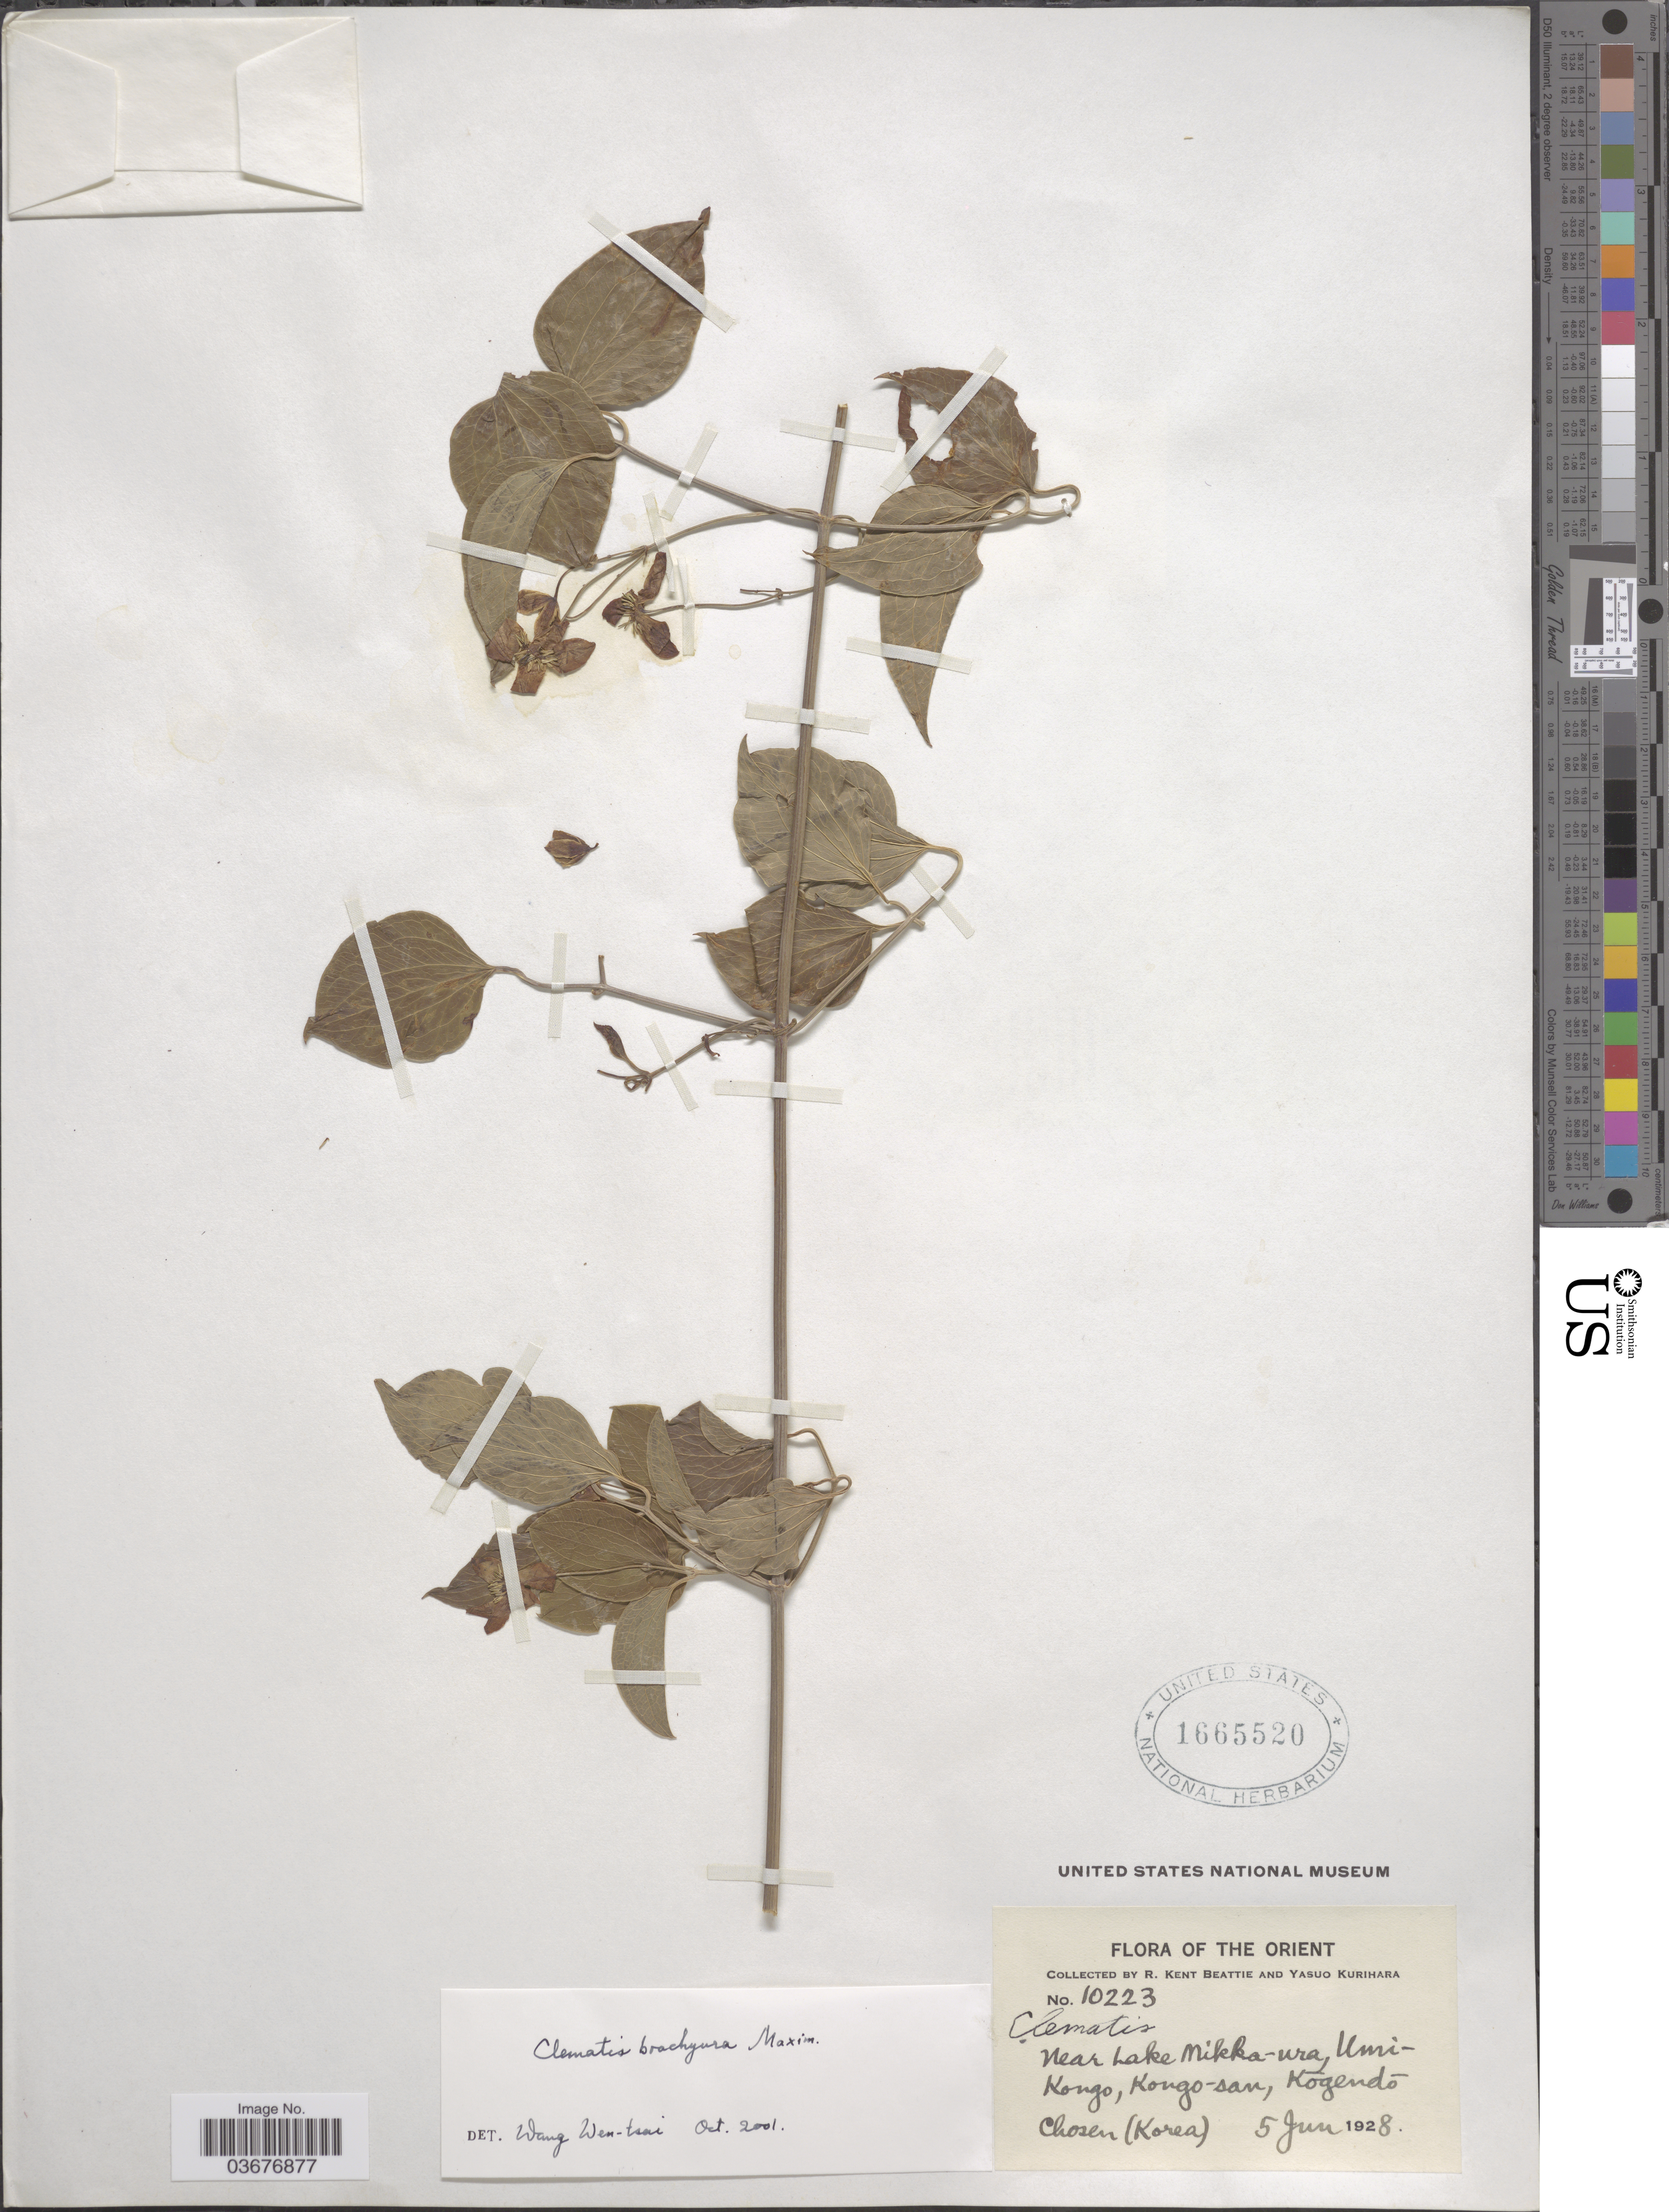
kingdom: Plantae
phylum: Tracheophyta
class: Magnoliopsida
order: Ranunculales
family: Ranunculaceae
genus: Clematis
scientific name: Clematis brachyura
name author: Maxim.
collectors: R. K. Beattie & Y. Kurihara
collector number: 10223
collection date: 1928-06-05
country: North Korea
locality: The Orient. Near Lake Mikka-ura, Umi-Kongo, Kongo-san, Kōgendo. Chosen.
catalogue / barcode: US 1665520